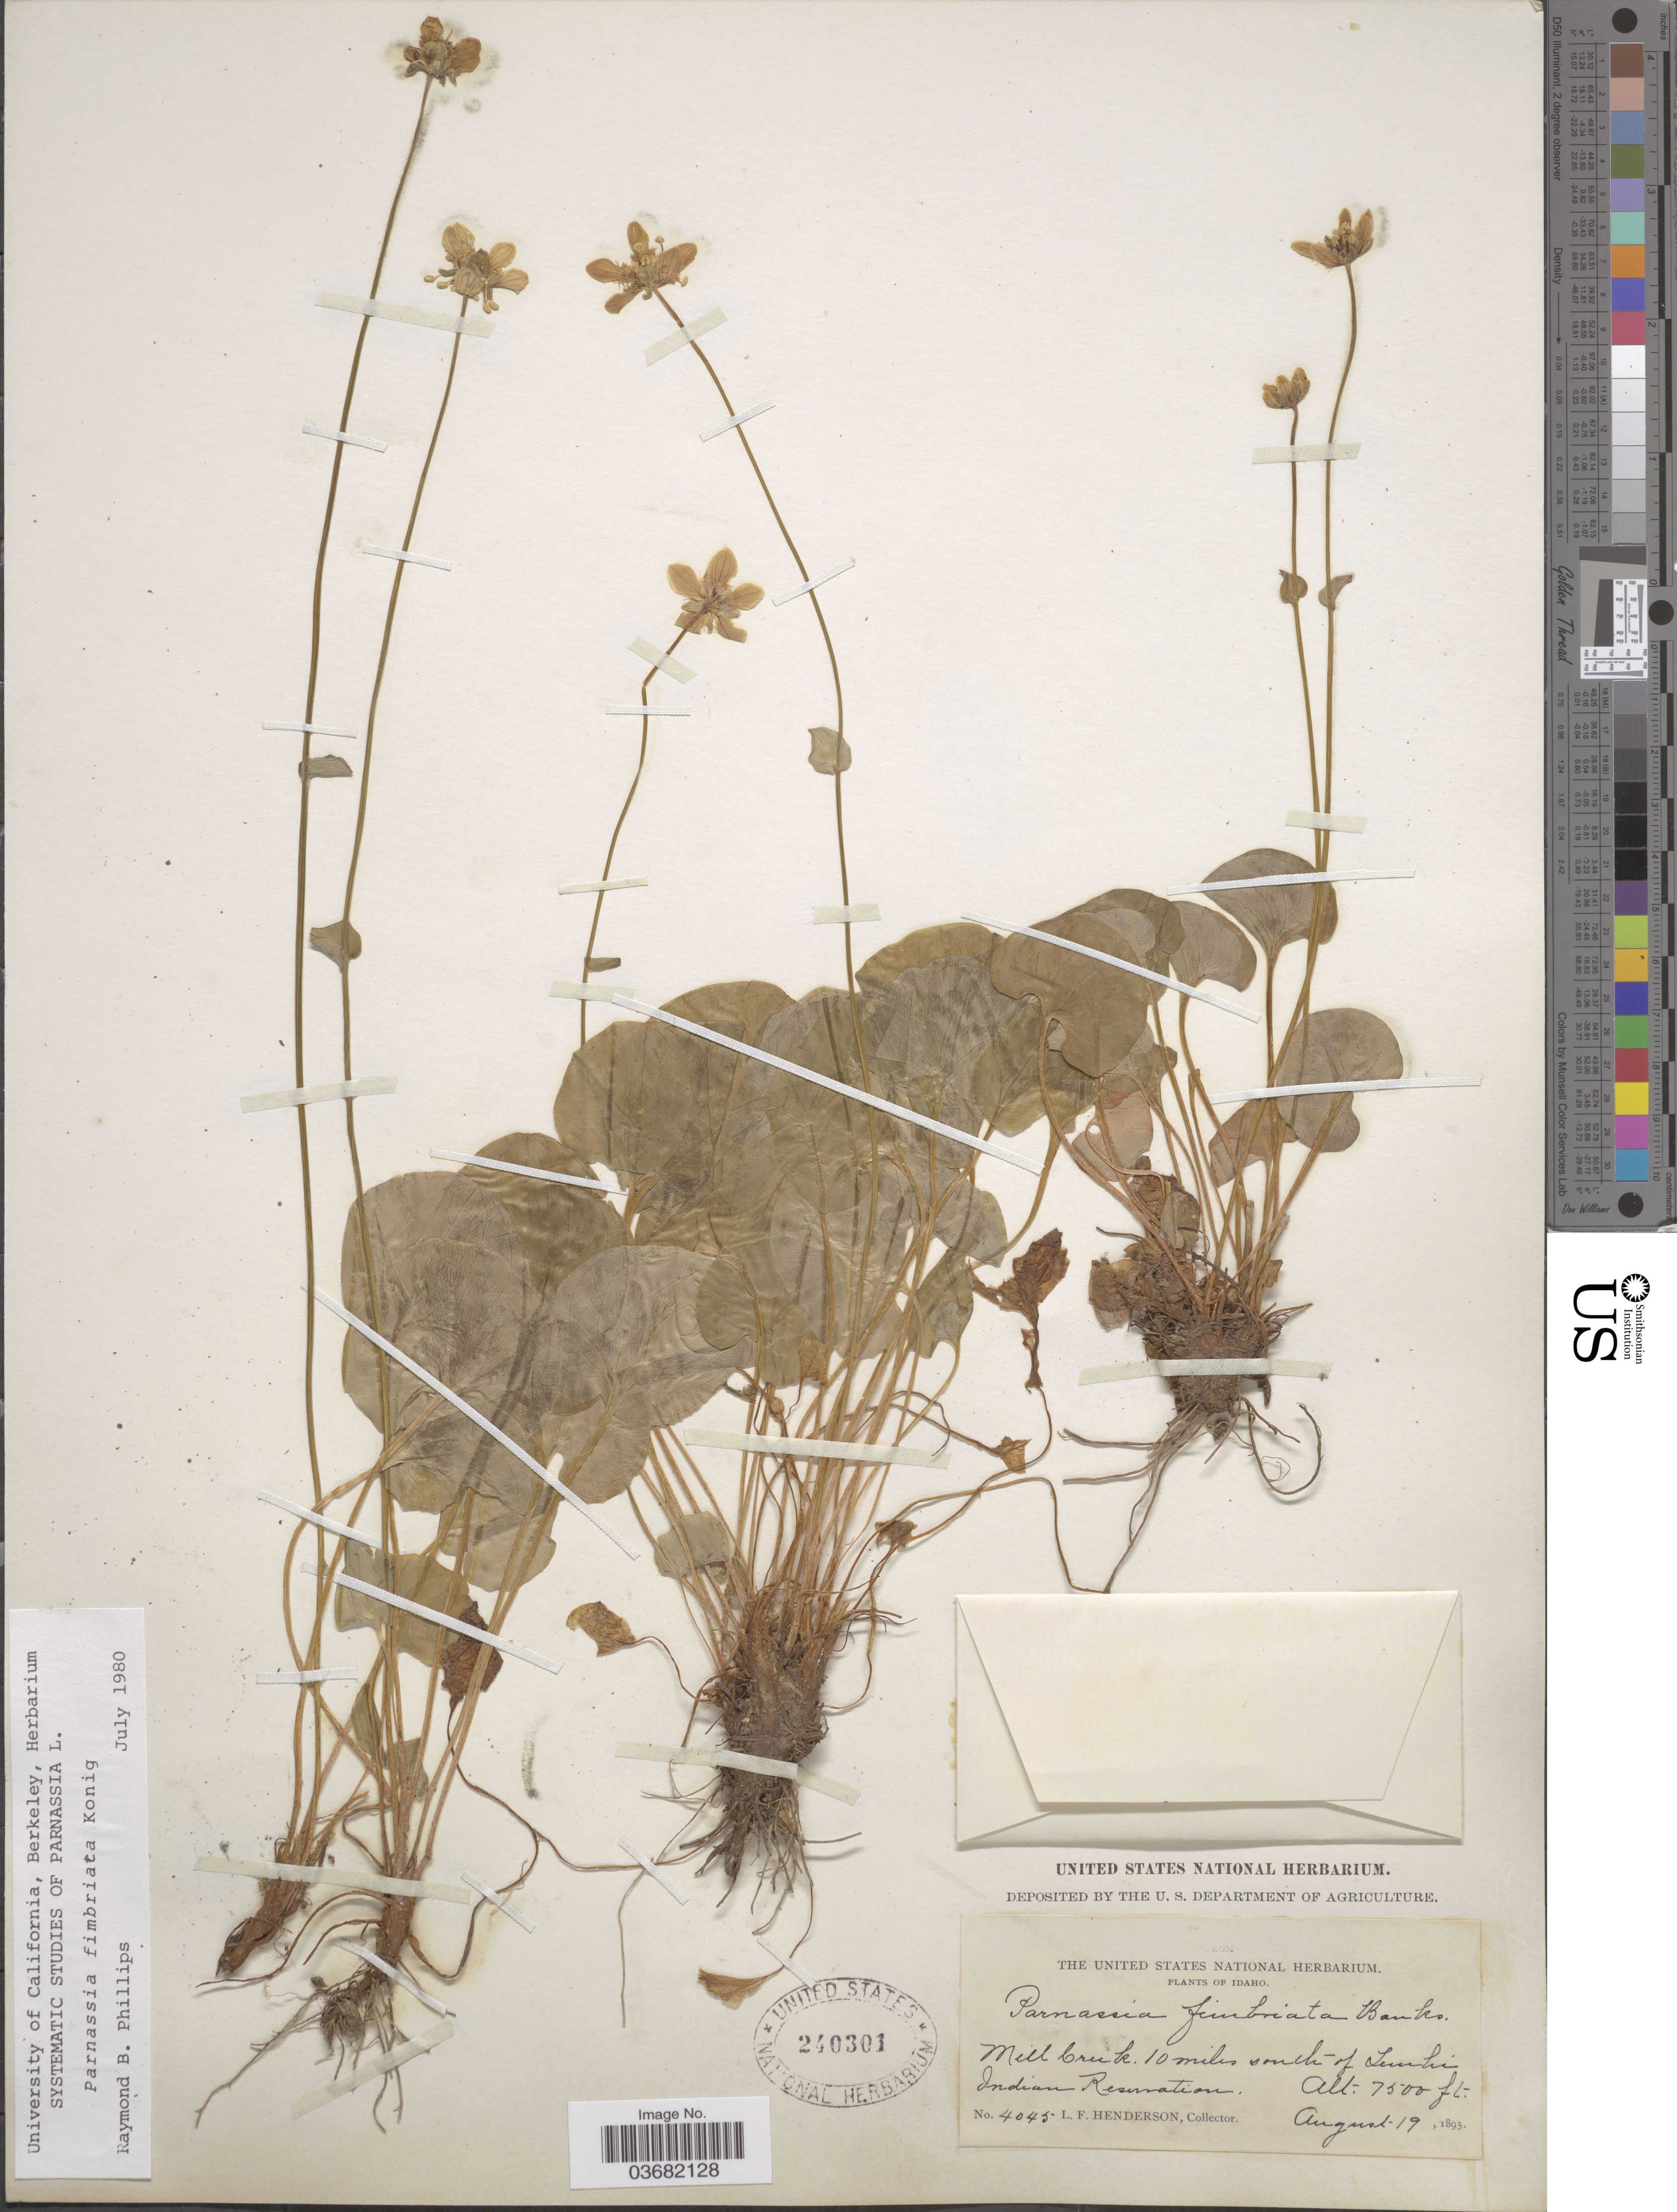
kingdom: Plantae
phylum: Tracheophyta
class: Magnoliopsida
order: Celastrales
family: Parnassiaceae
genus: Parnassia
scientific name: Parnassia fimbriata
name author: K.D. Koenig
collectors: L. Henderson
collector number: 4045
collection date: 1895-08-19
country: United States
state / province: Idaho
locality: Mill Creek, 10 miles south of Lemhi Indian Reservation.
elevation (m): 2286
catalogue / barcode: US 240301